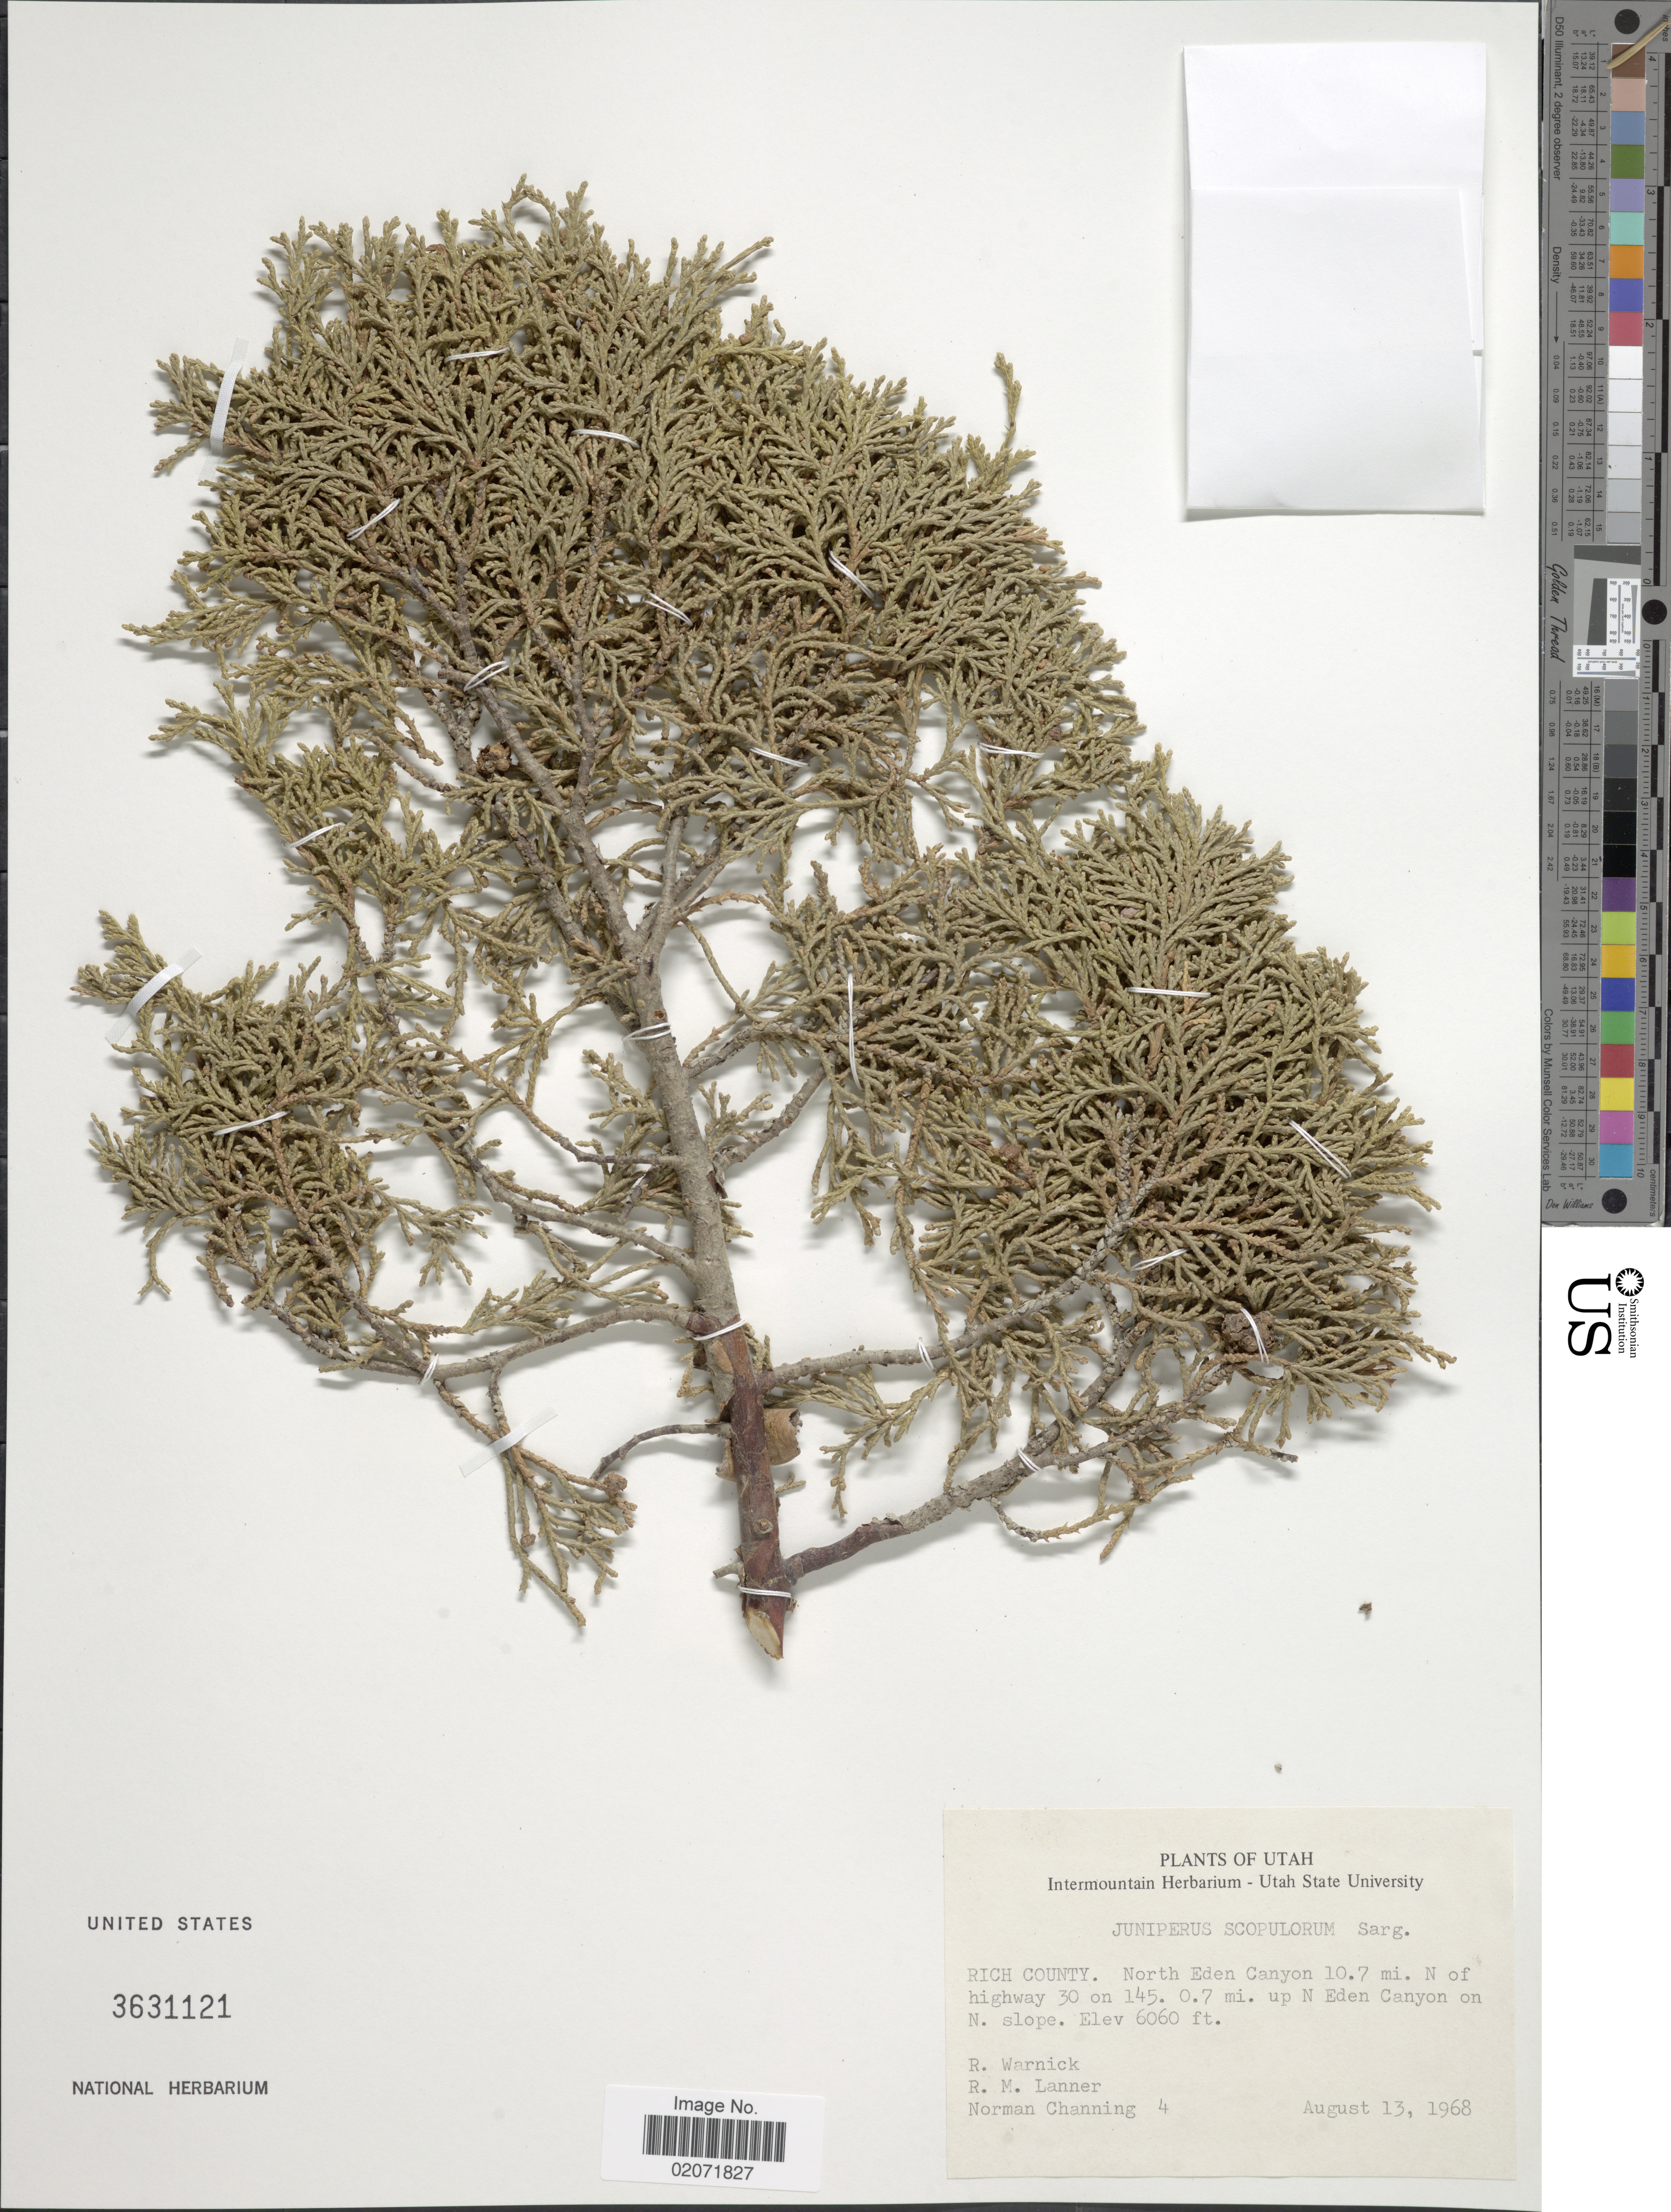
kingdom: Plantae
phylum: Tracheophyta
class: Pinopsida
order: Pinales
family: Cupressaceae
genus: Juniperus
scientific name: Juniperus scopulorum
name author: Sarg.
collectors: R. Warnick, R. Lanner & N. Channing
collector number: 4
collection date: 1968-08-13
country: United States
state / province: Utah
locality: Rich County. North Eden Canyon 10.7 mi N of highway 30 on 145. 0.7 mi up N Eden Canyon on N slope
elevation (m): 1847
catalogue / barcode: US 3631121